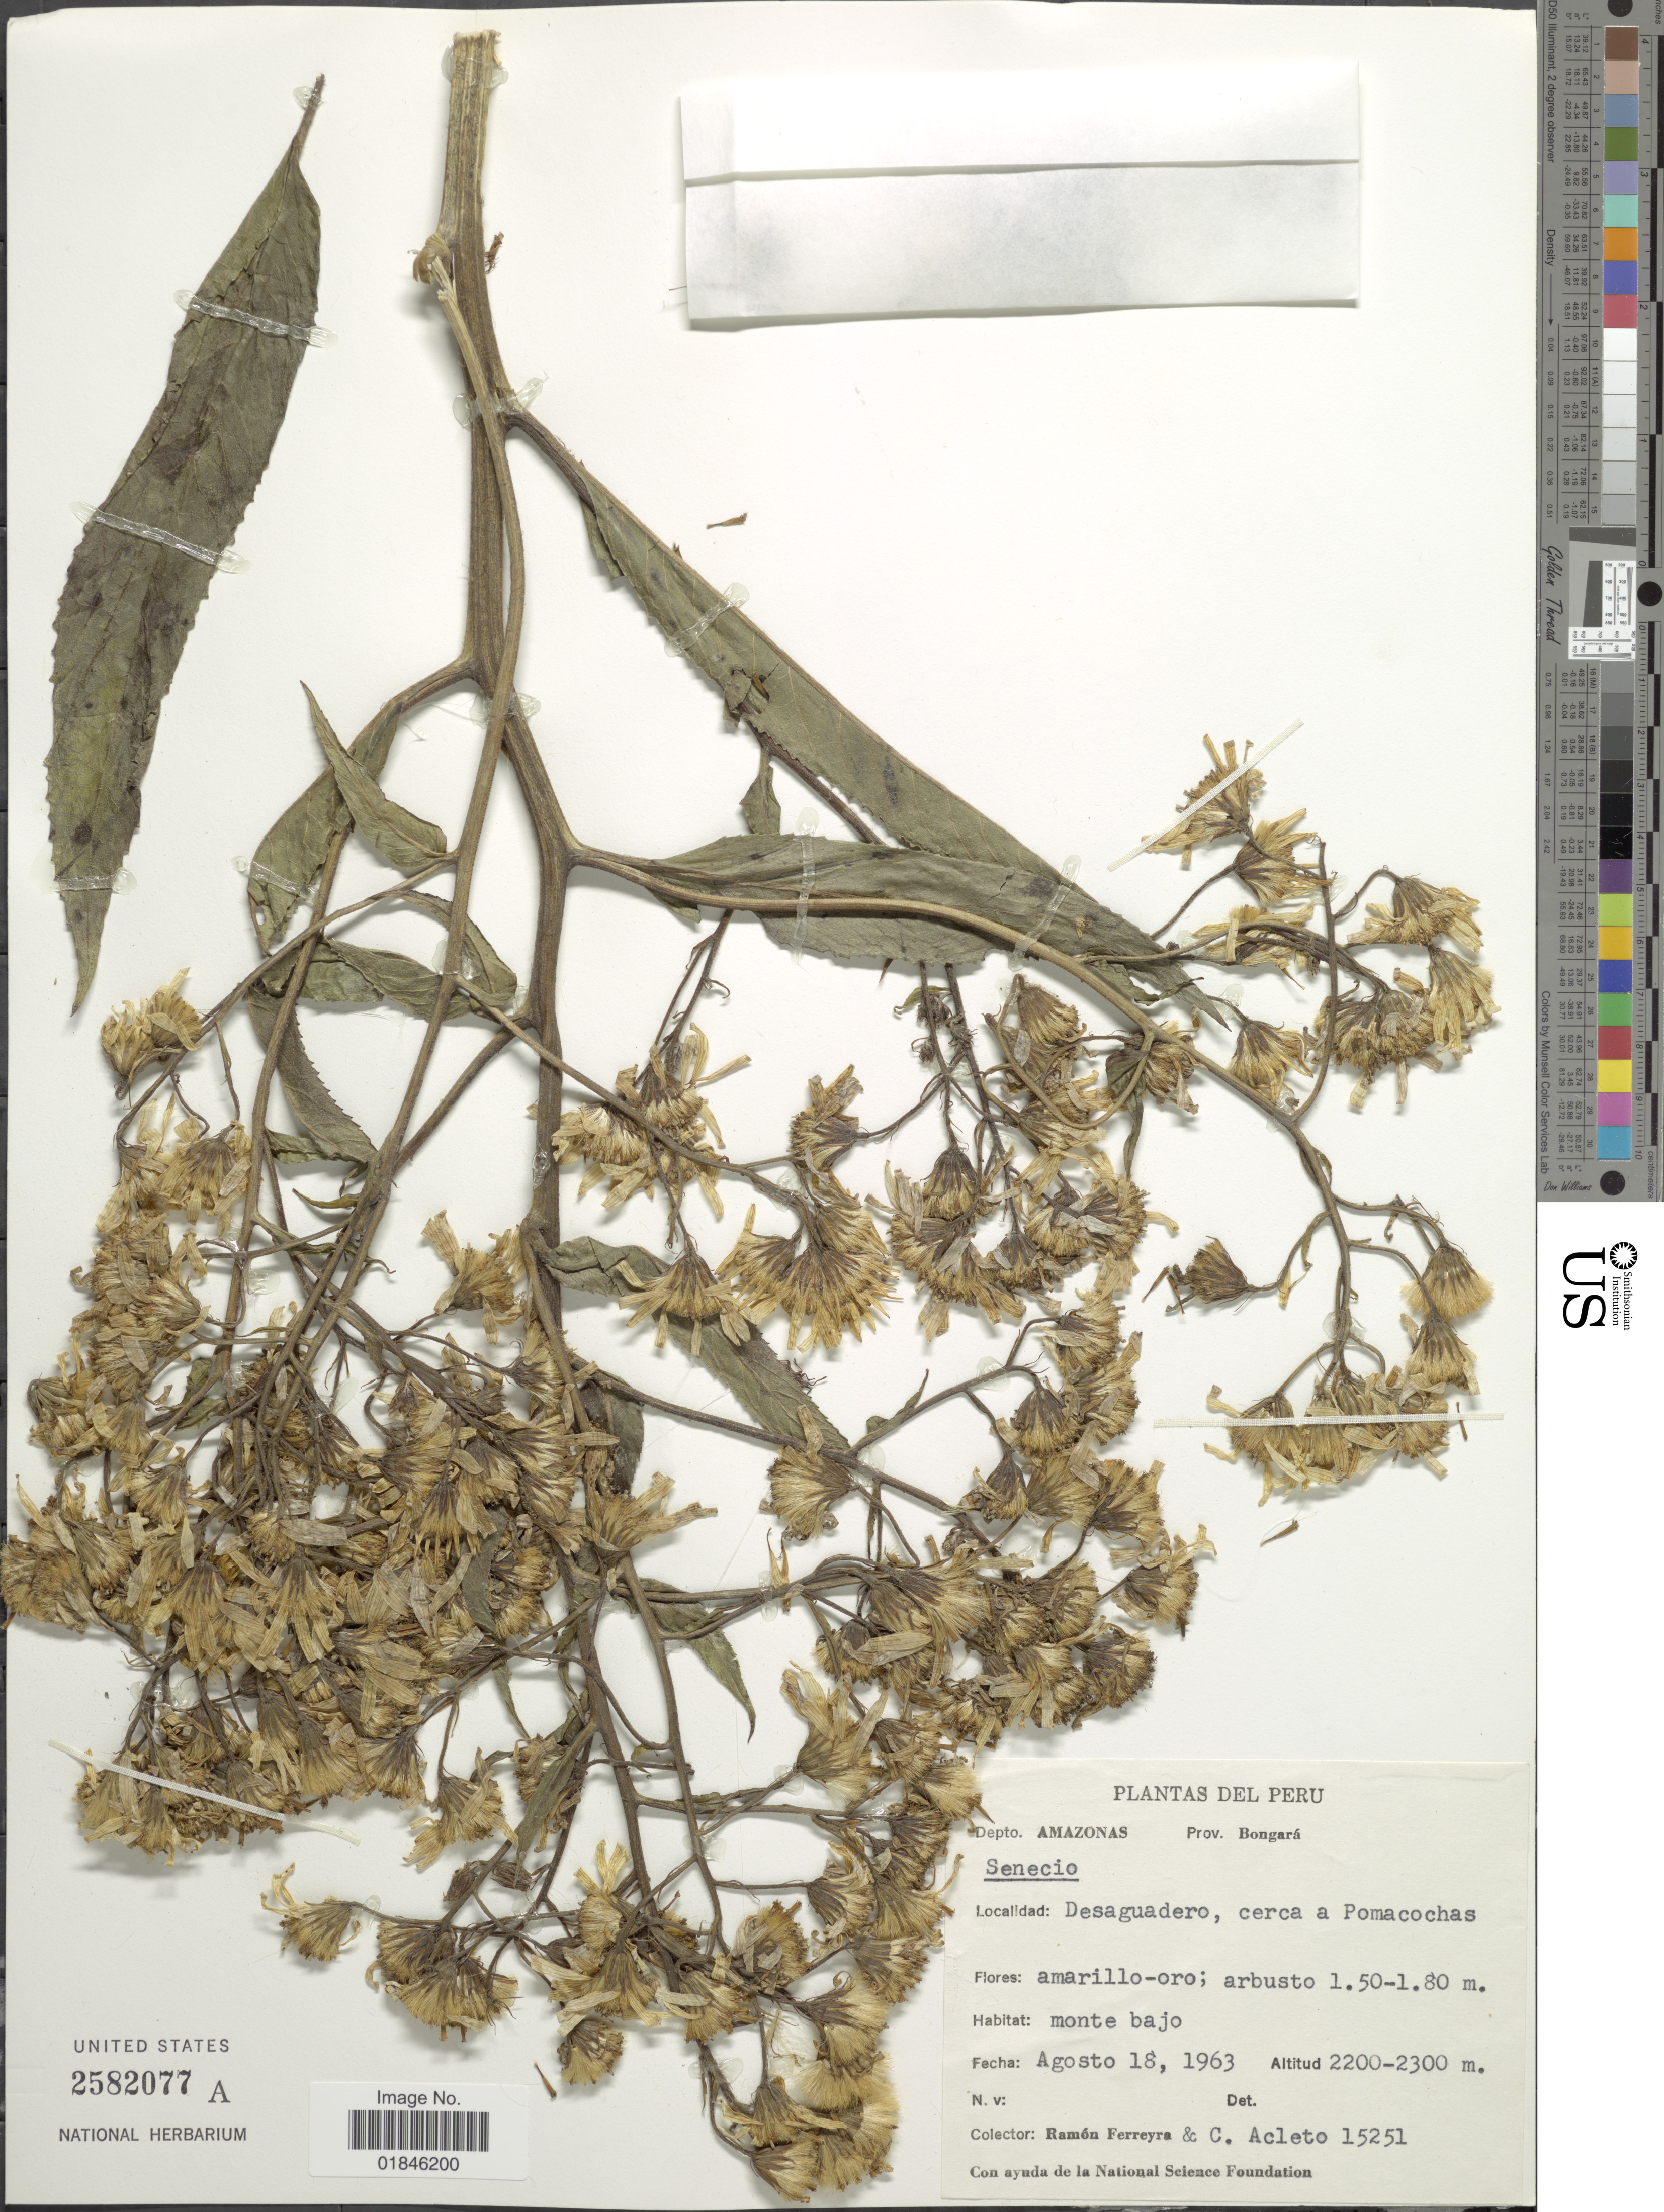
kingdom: Plantae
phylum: Tracheophyta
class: Magnoliopsida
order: Asterales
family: Asteraceae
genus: Pentacalia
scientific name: Pentacalia reflexa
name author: (Kunth) Cuatrec.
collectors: R. A. Ferreyra & C. Acleto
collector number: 15251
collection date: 1963-08-18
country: Peru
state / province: Amazonas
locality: Depto. Amazonas. Prov. Bongará. Desaguadero, cerca a Pomacochas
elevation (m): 2200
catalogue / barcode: US 2582077A